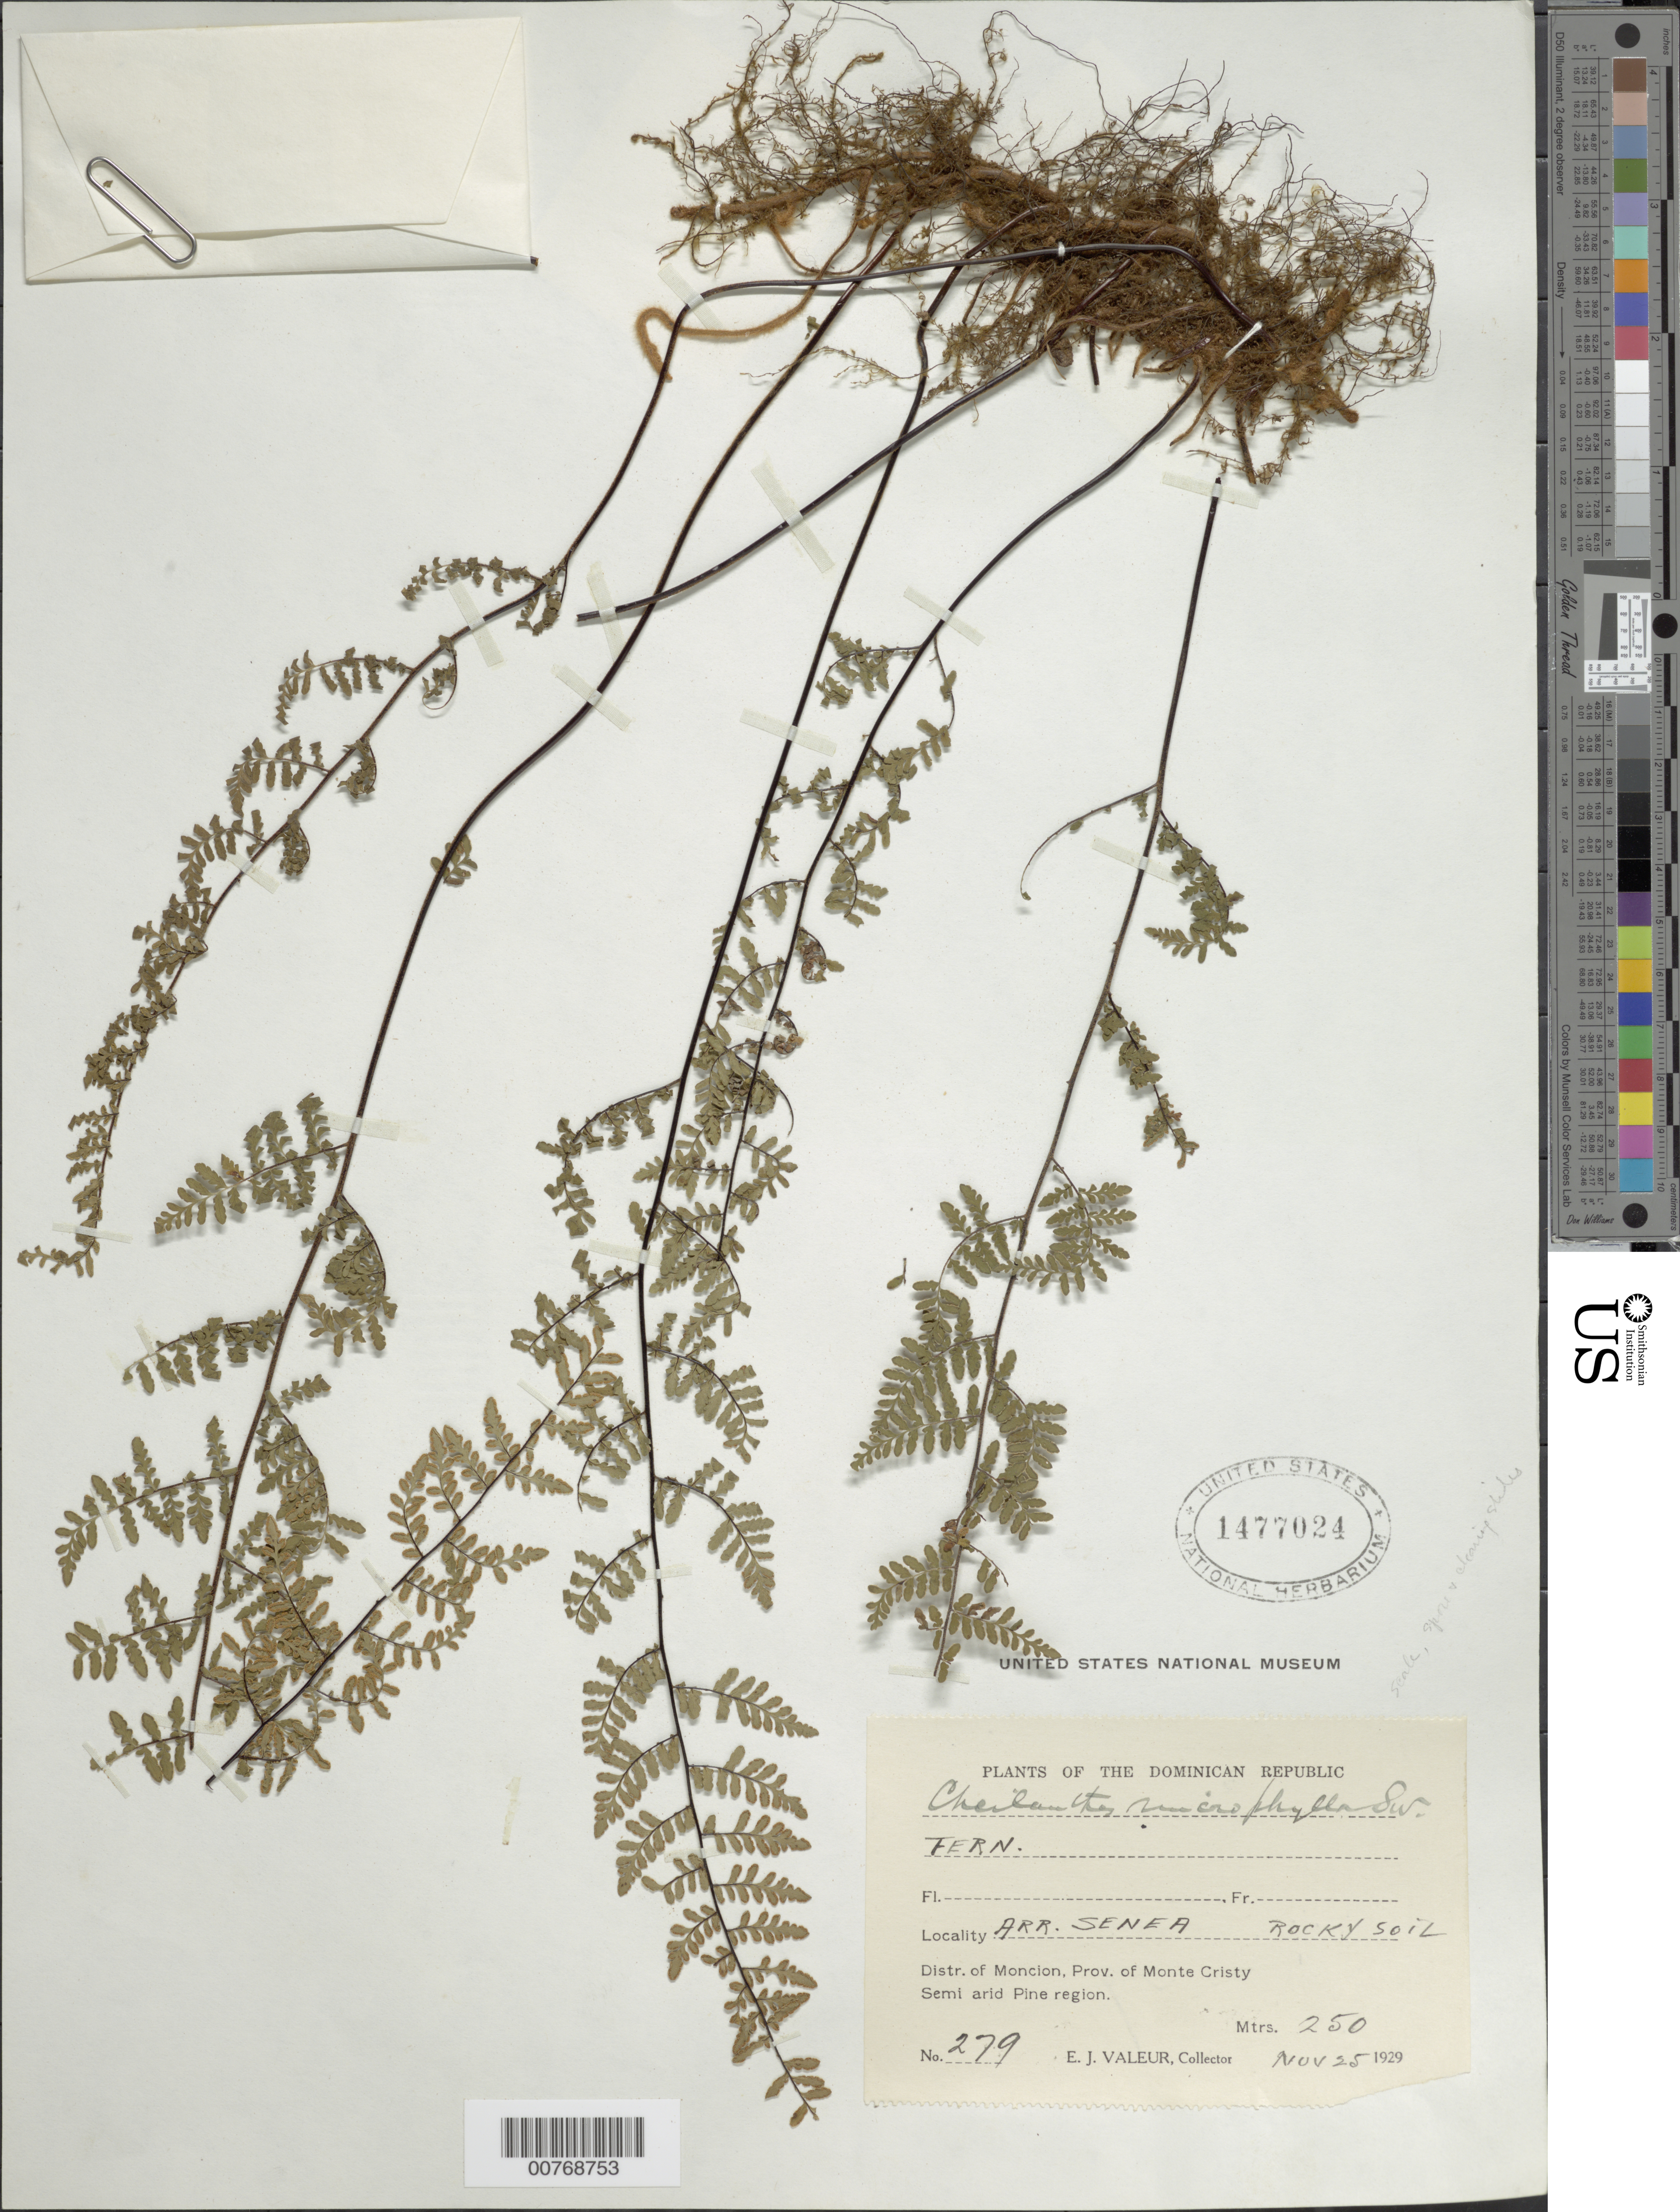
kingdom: Plantae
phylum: Tracheophyta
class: Polypodiopsida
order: Polypodiales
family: Pteridaceae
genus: Myriopteris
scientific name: Myriopteris microphylla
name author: (Sw.) Grusz & Windham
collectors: E. Valeur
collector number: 279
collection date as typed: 25 Nov 1929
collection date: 1929-11-25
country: Dominican Republic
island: Hispaniola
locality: Distr. Monción, Provincia Monte Cristy, Arr. Senea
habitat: Rocky soil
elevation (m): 250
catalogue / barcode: US 1477024